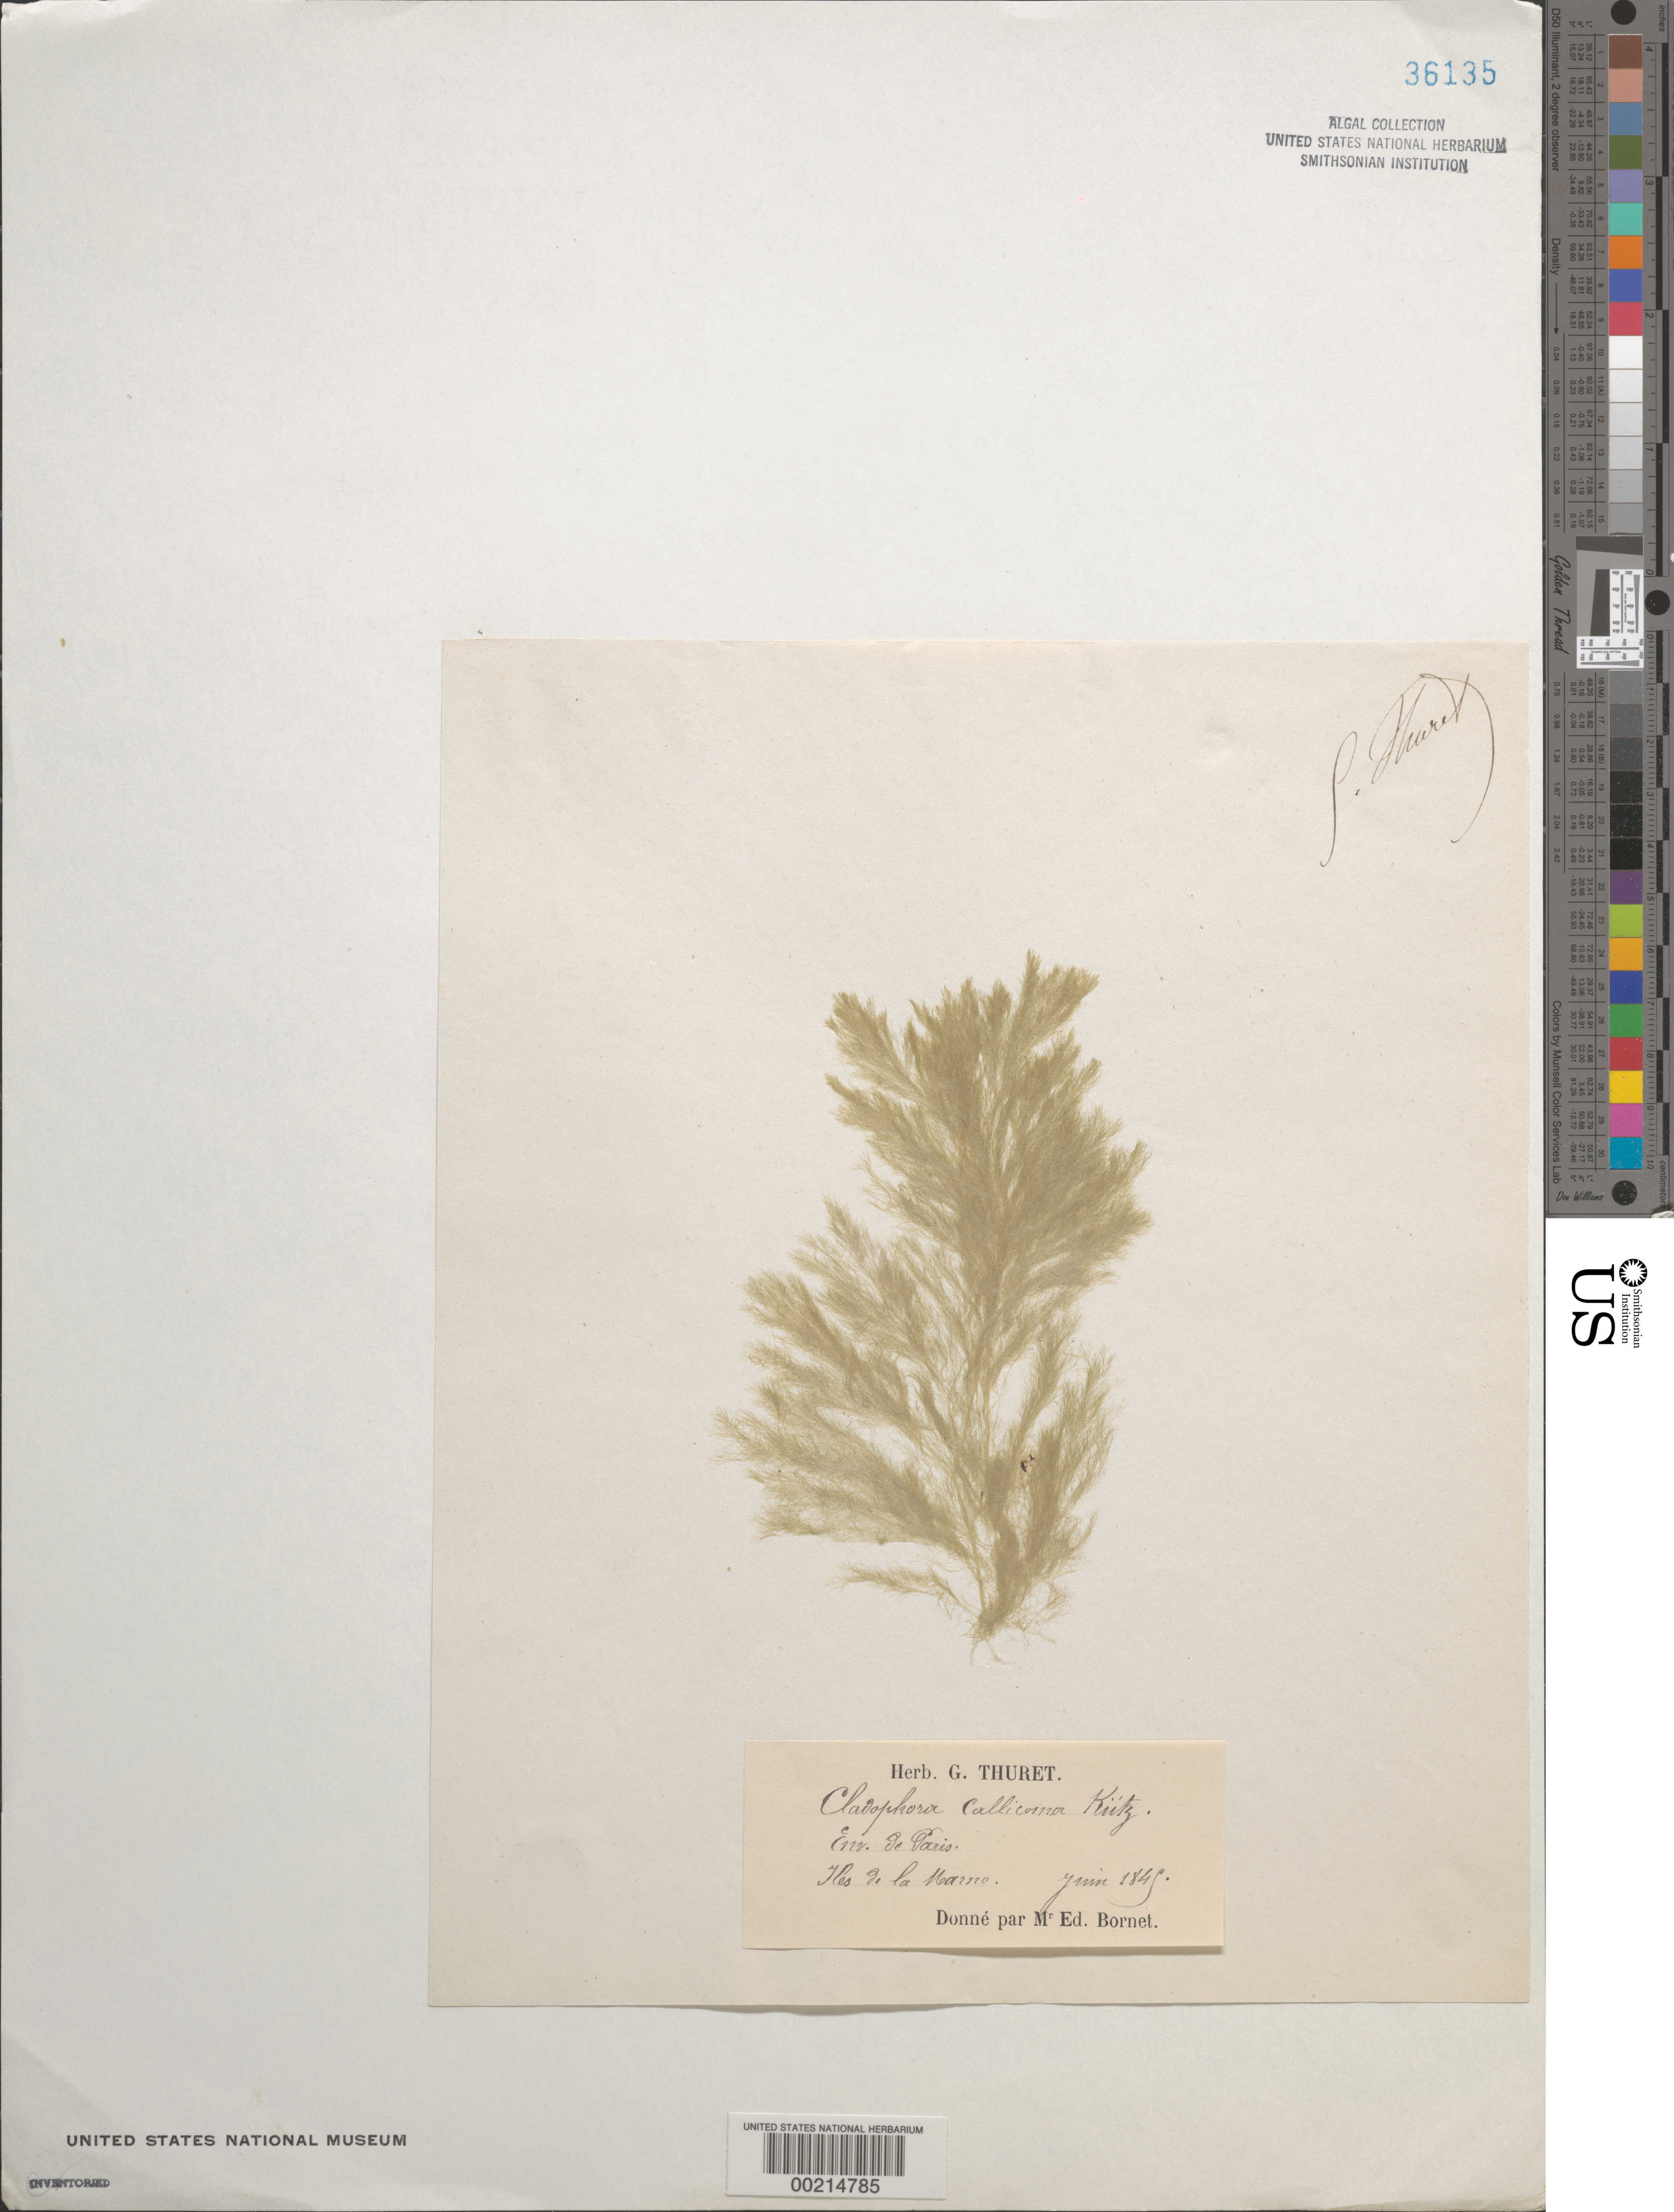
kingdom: Plantae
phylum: Chlorophyta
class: Ulvophyceae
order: Cladophorales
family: Cladophoraceae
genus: Cladophora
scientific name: Cladophora glomerata var. crassior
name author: (C. Agardh) C. Hoek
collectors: G. A. Thuret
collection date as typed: Jun 1845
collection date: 1845-06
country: France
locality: Iles de la Marne, Paris area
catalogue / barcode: US 36135